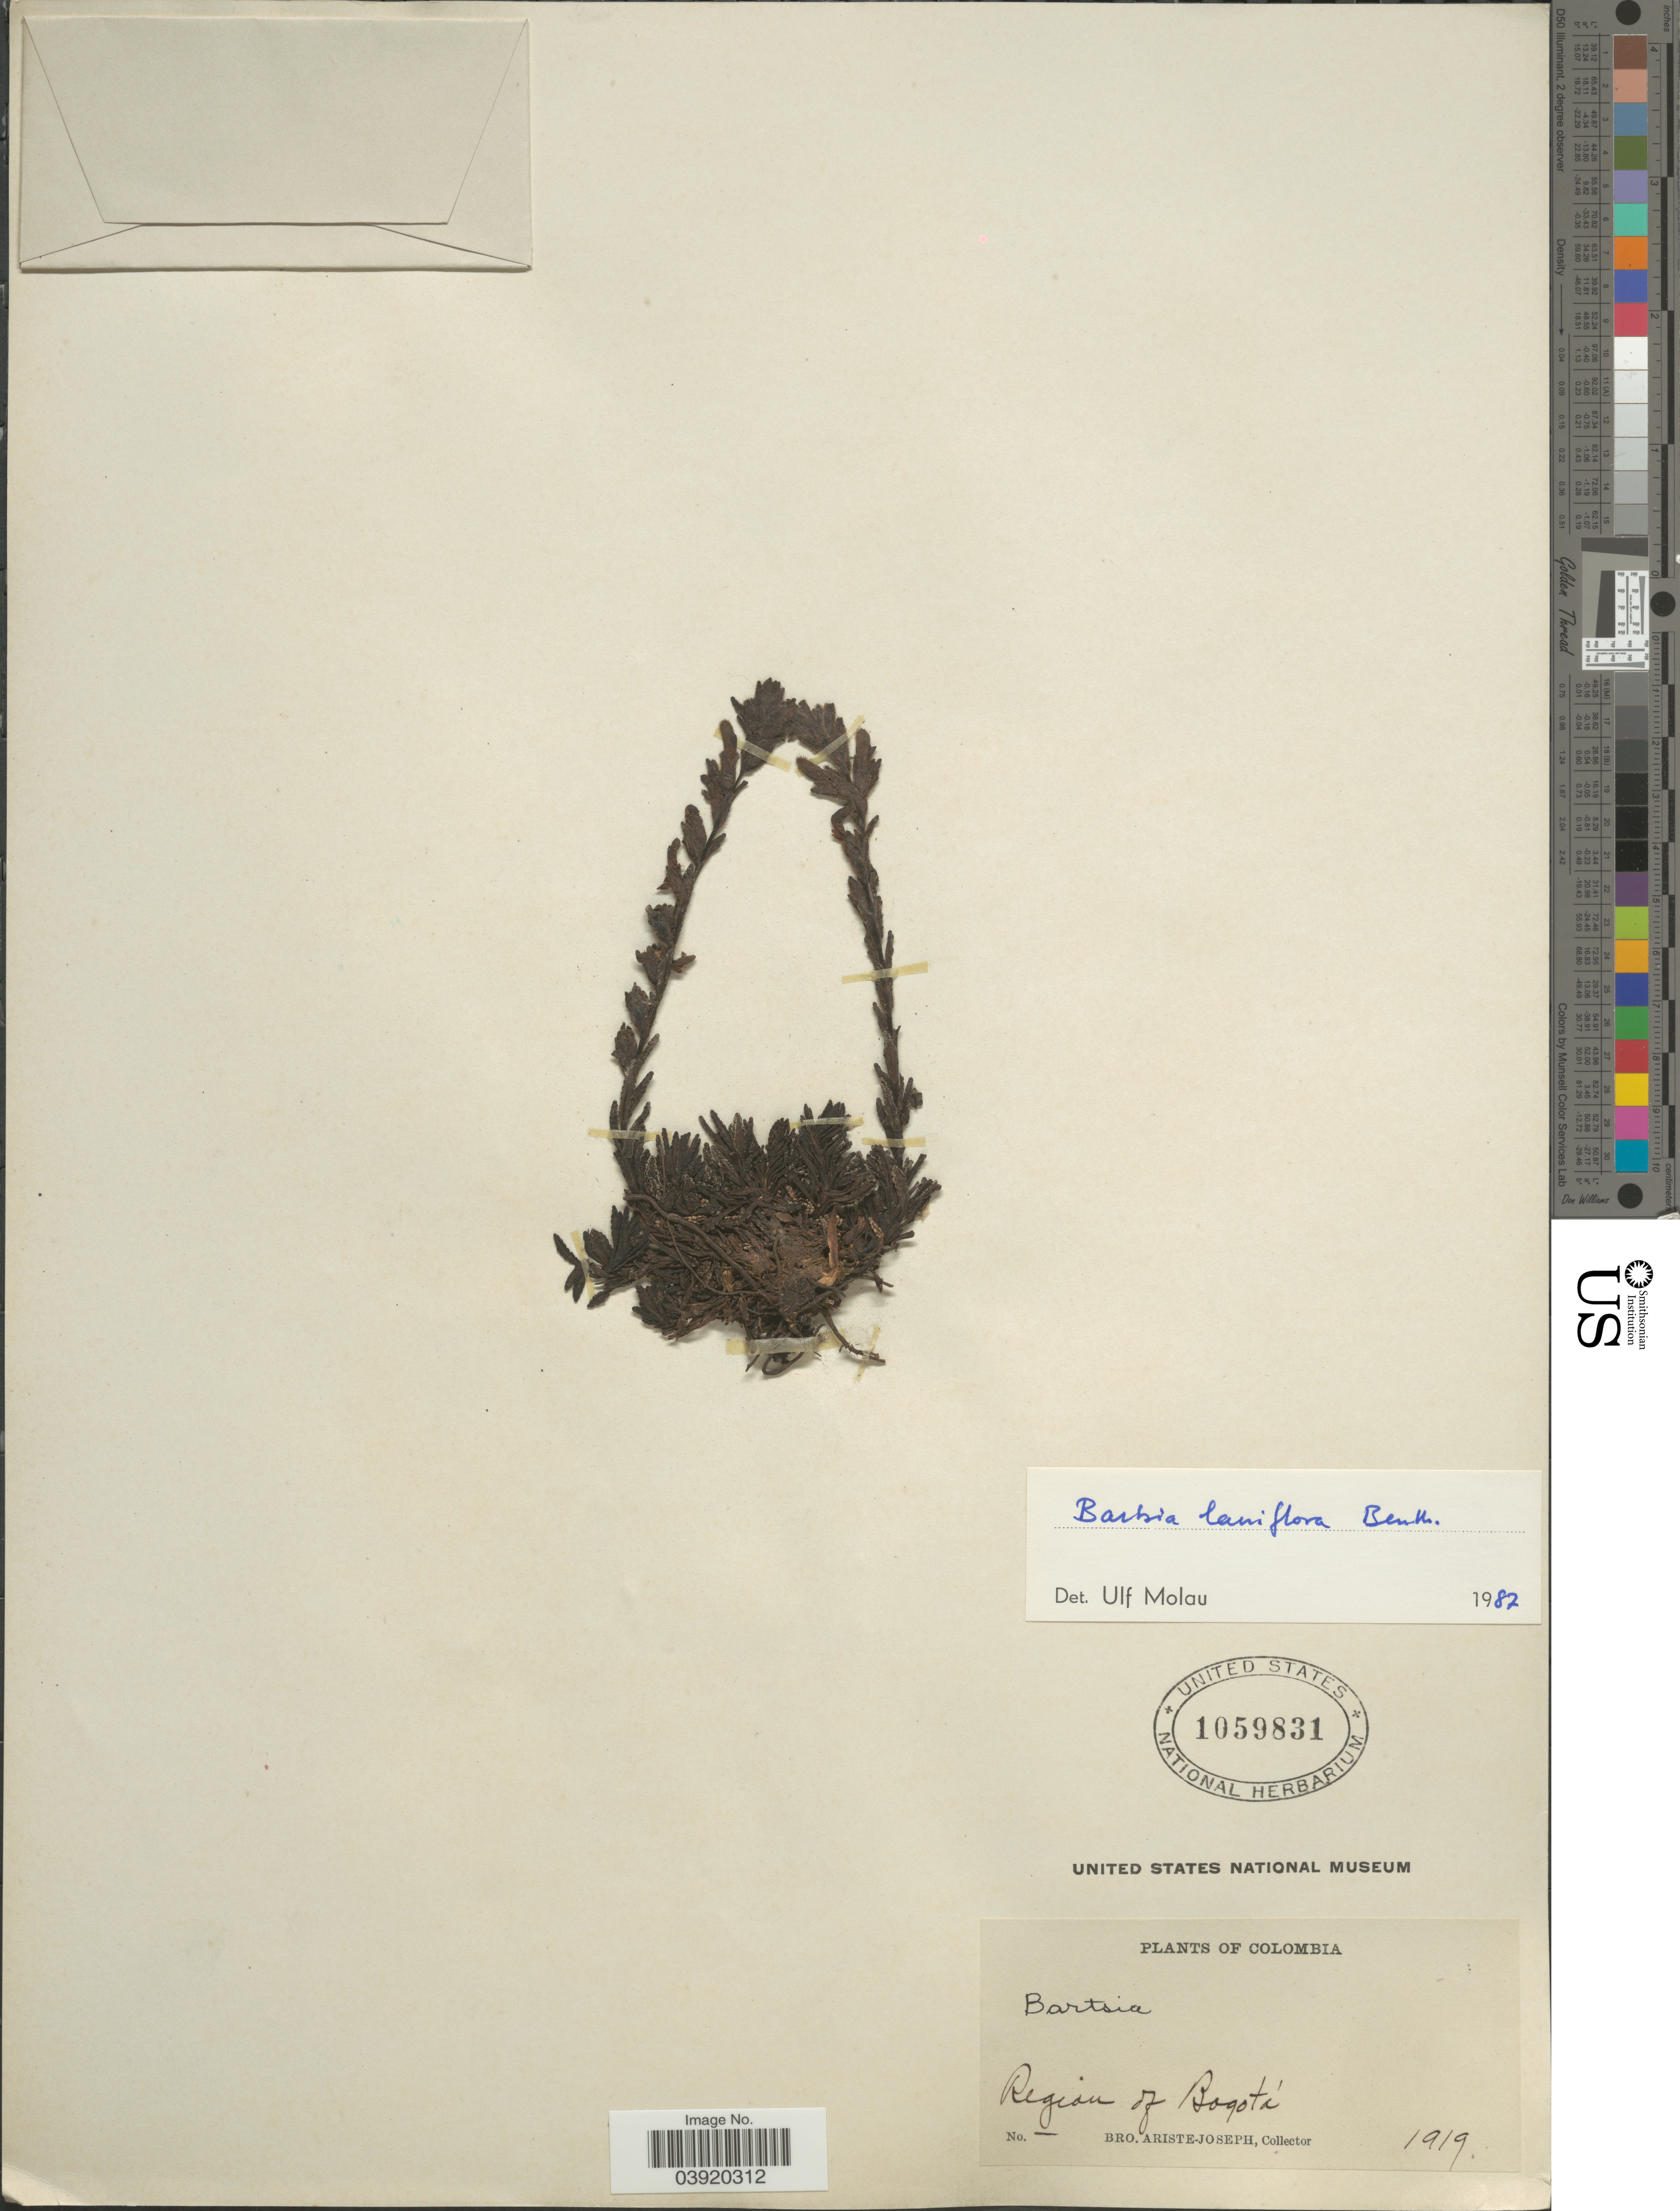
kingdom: Plantae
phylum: Tracheophyta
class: Magnoliopsida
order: Lamiales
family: Orobanchaceae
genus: Bartsia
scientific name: Bartsia laniflora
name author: Benth.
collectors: Bro. Ariste-Joseph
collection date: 1919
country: Colombia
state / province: Bogota D.C.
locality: Region of Bogotá.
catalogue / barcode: US 1059831